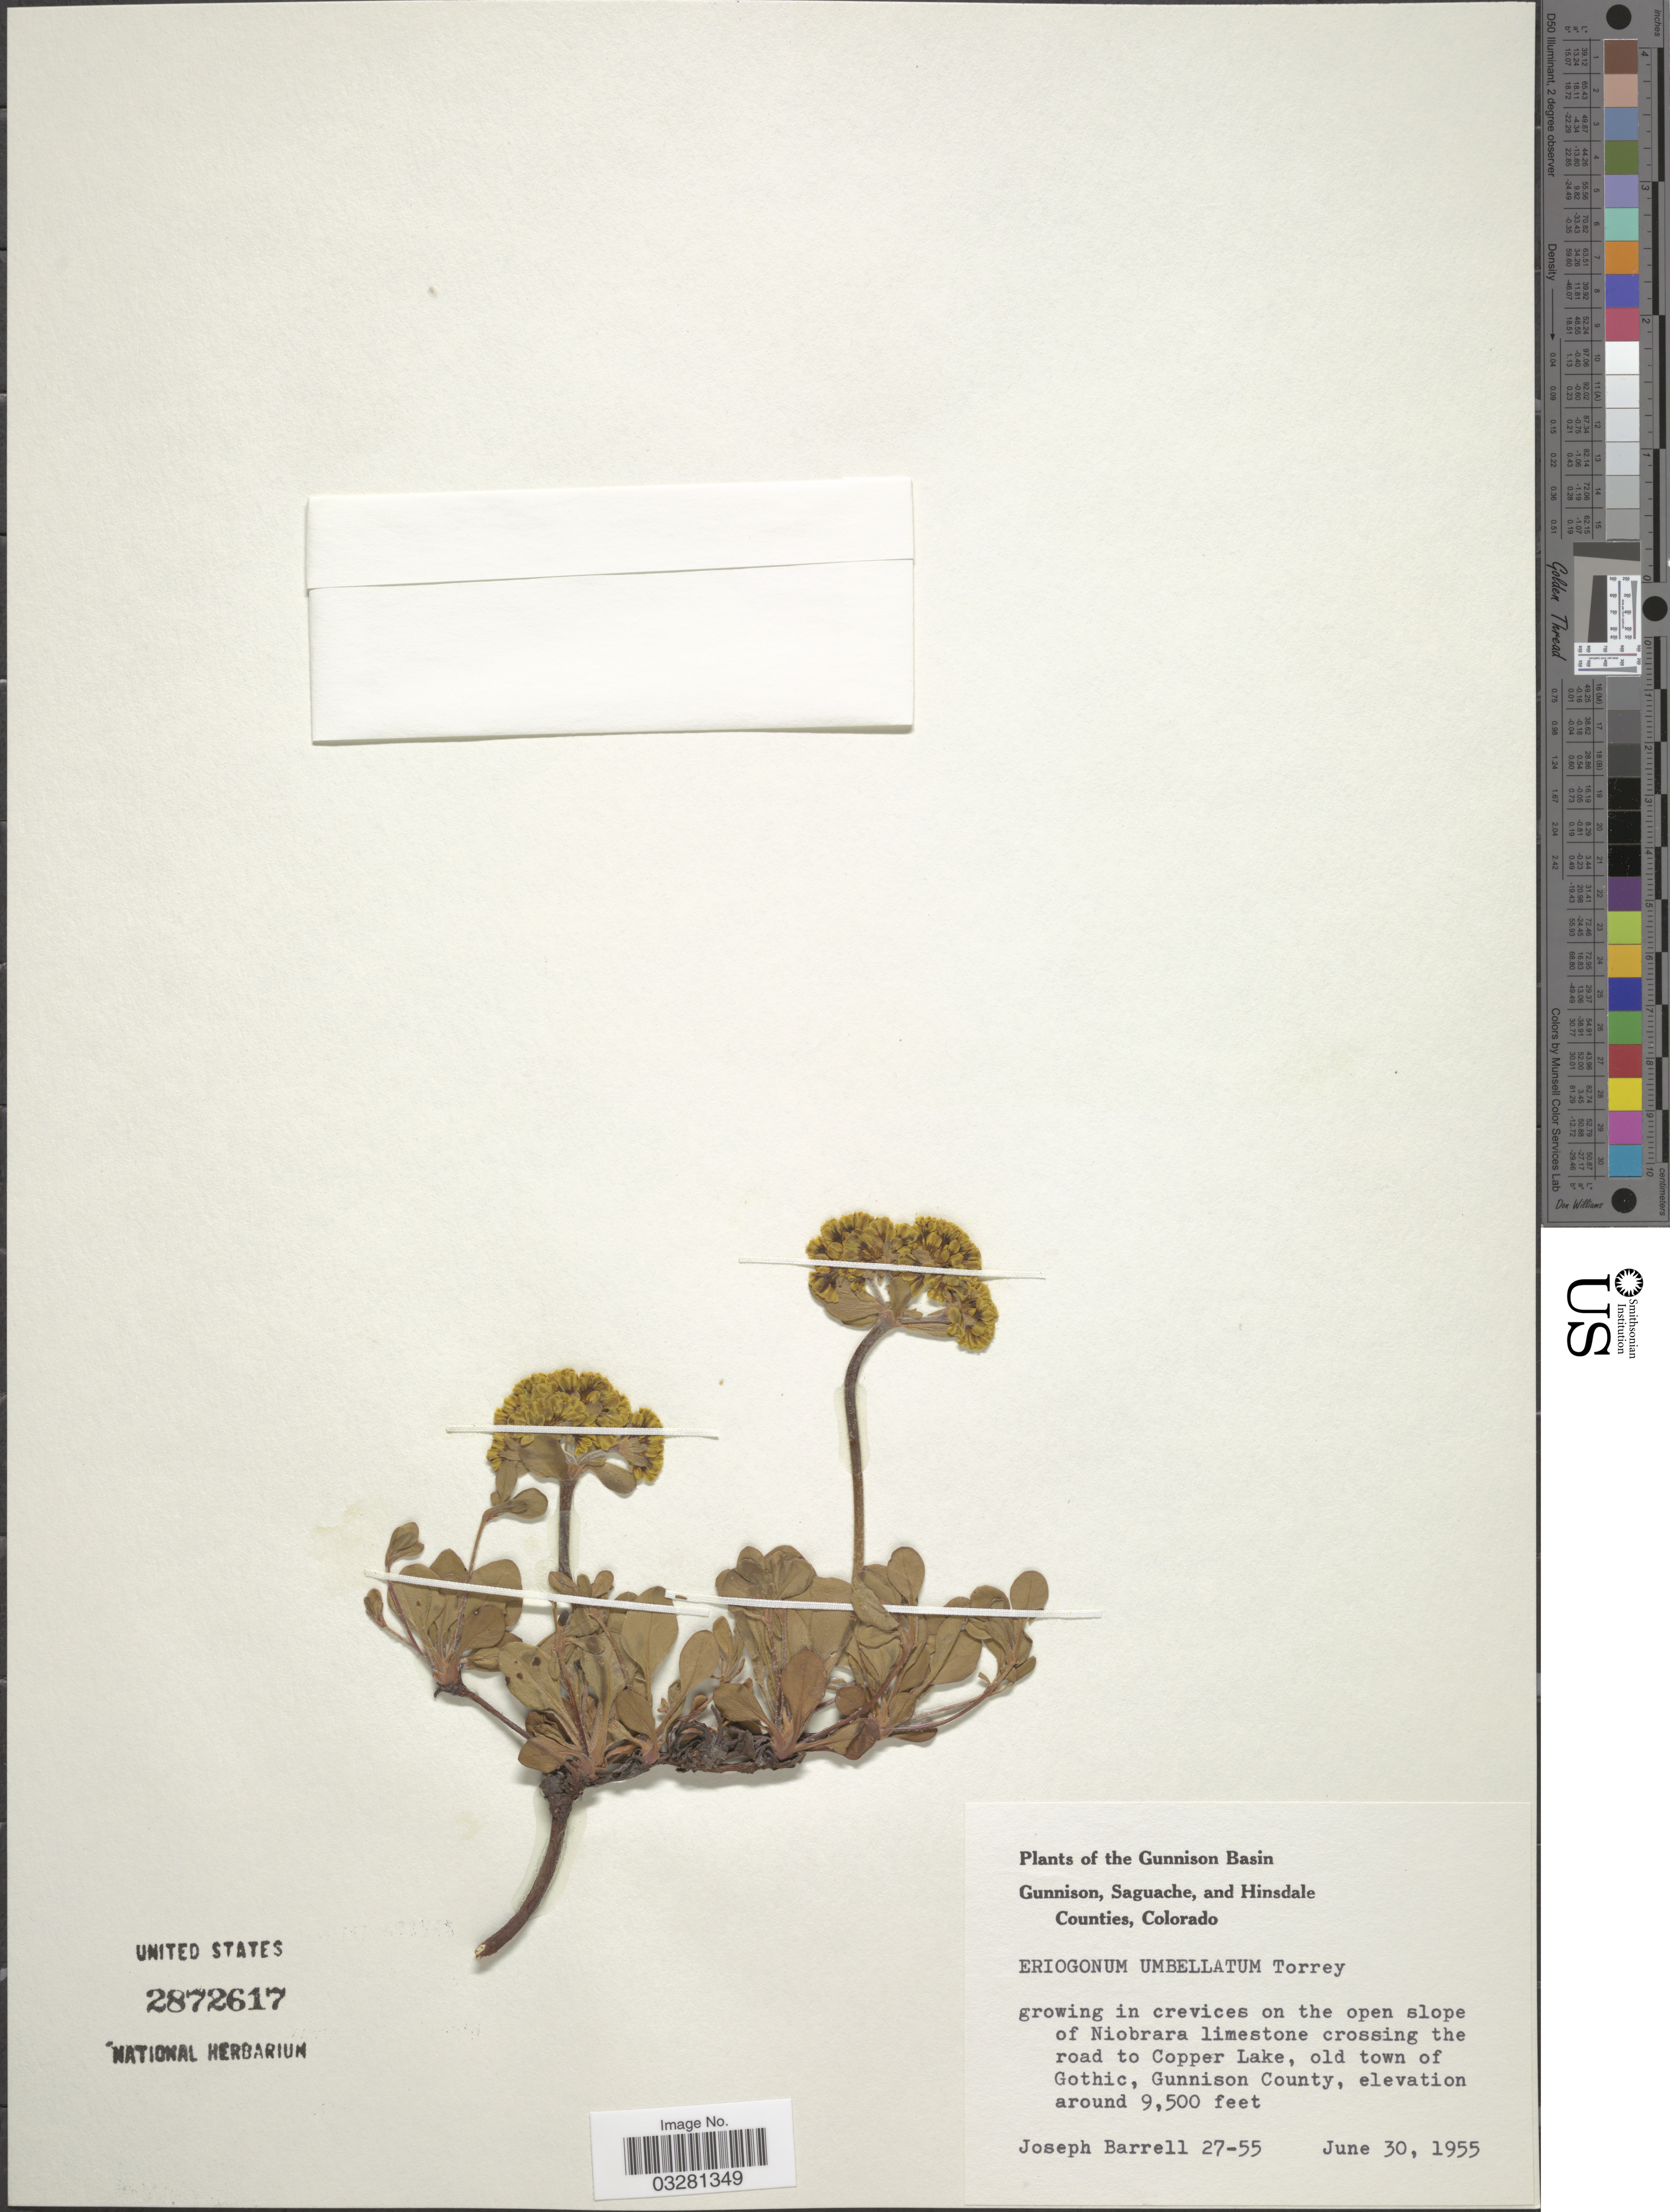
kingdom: Plantae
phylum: Tracheophyta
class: Magnoliopsida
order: Caryophyllales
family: Polygonaceae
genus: Eriogonum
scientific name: Eriogonum umbellatum var. umbellatum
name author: Torr.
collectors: J. Barrell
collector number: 27-55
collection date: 1955-06-30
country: United States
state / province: Colorado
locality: The Gunnison Basin. Road to Copper Lake, old town of Gothic, Gunnison County.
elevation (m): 2896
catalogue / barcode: US 2872617